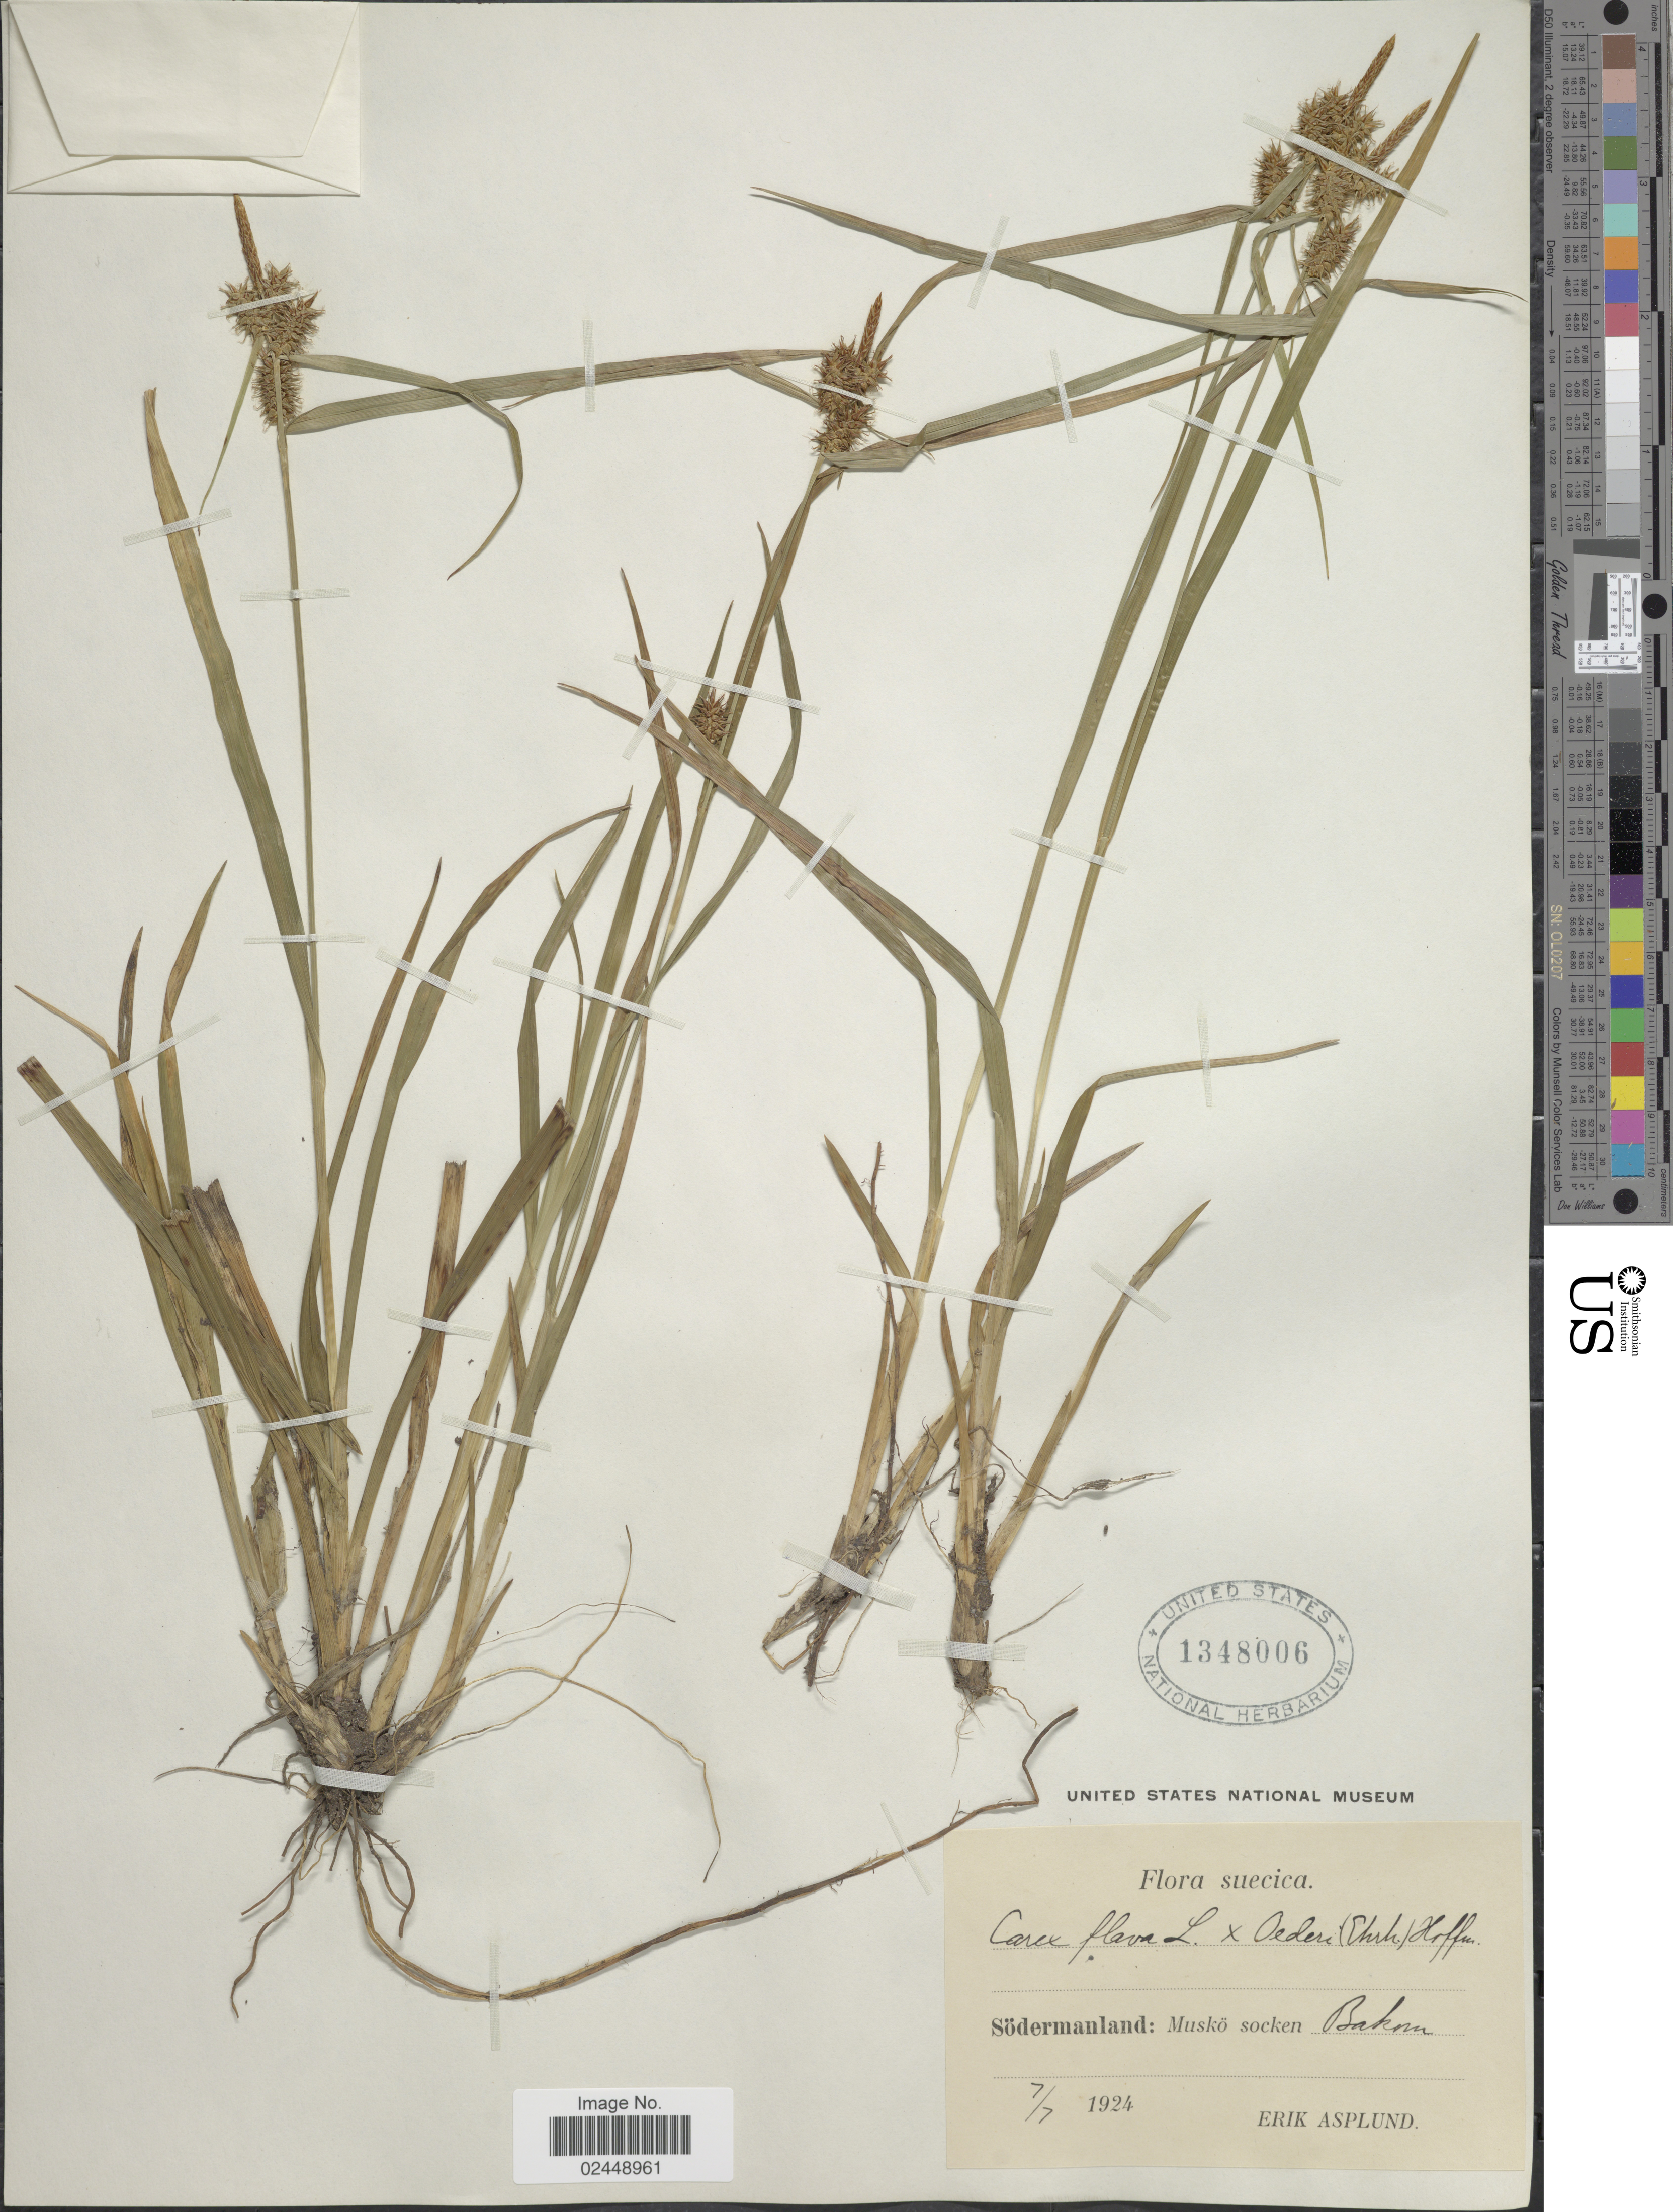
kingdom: Plantae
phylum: Tracheophyta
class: Liliopsida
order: Poales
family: Cyperaceae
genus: Carex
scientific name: Carex flava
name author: L.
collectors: E. Asplund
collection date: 1924-07-07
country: Sweden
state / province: Sodermanland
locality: Sodermanland: Musko socken Bakorn [interpreted].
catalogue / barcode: US 1348006